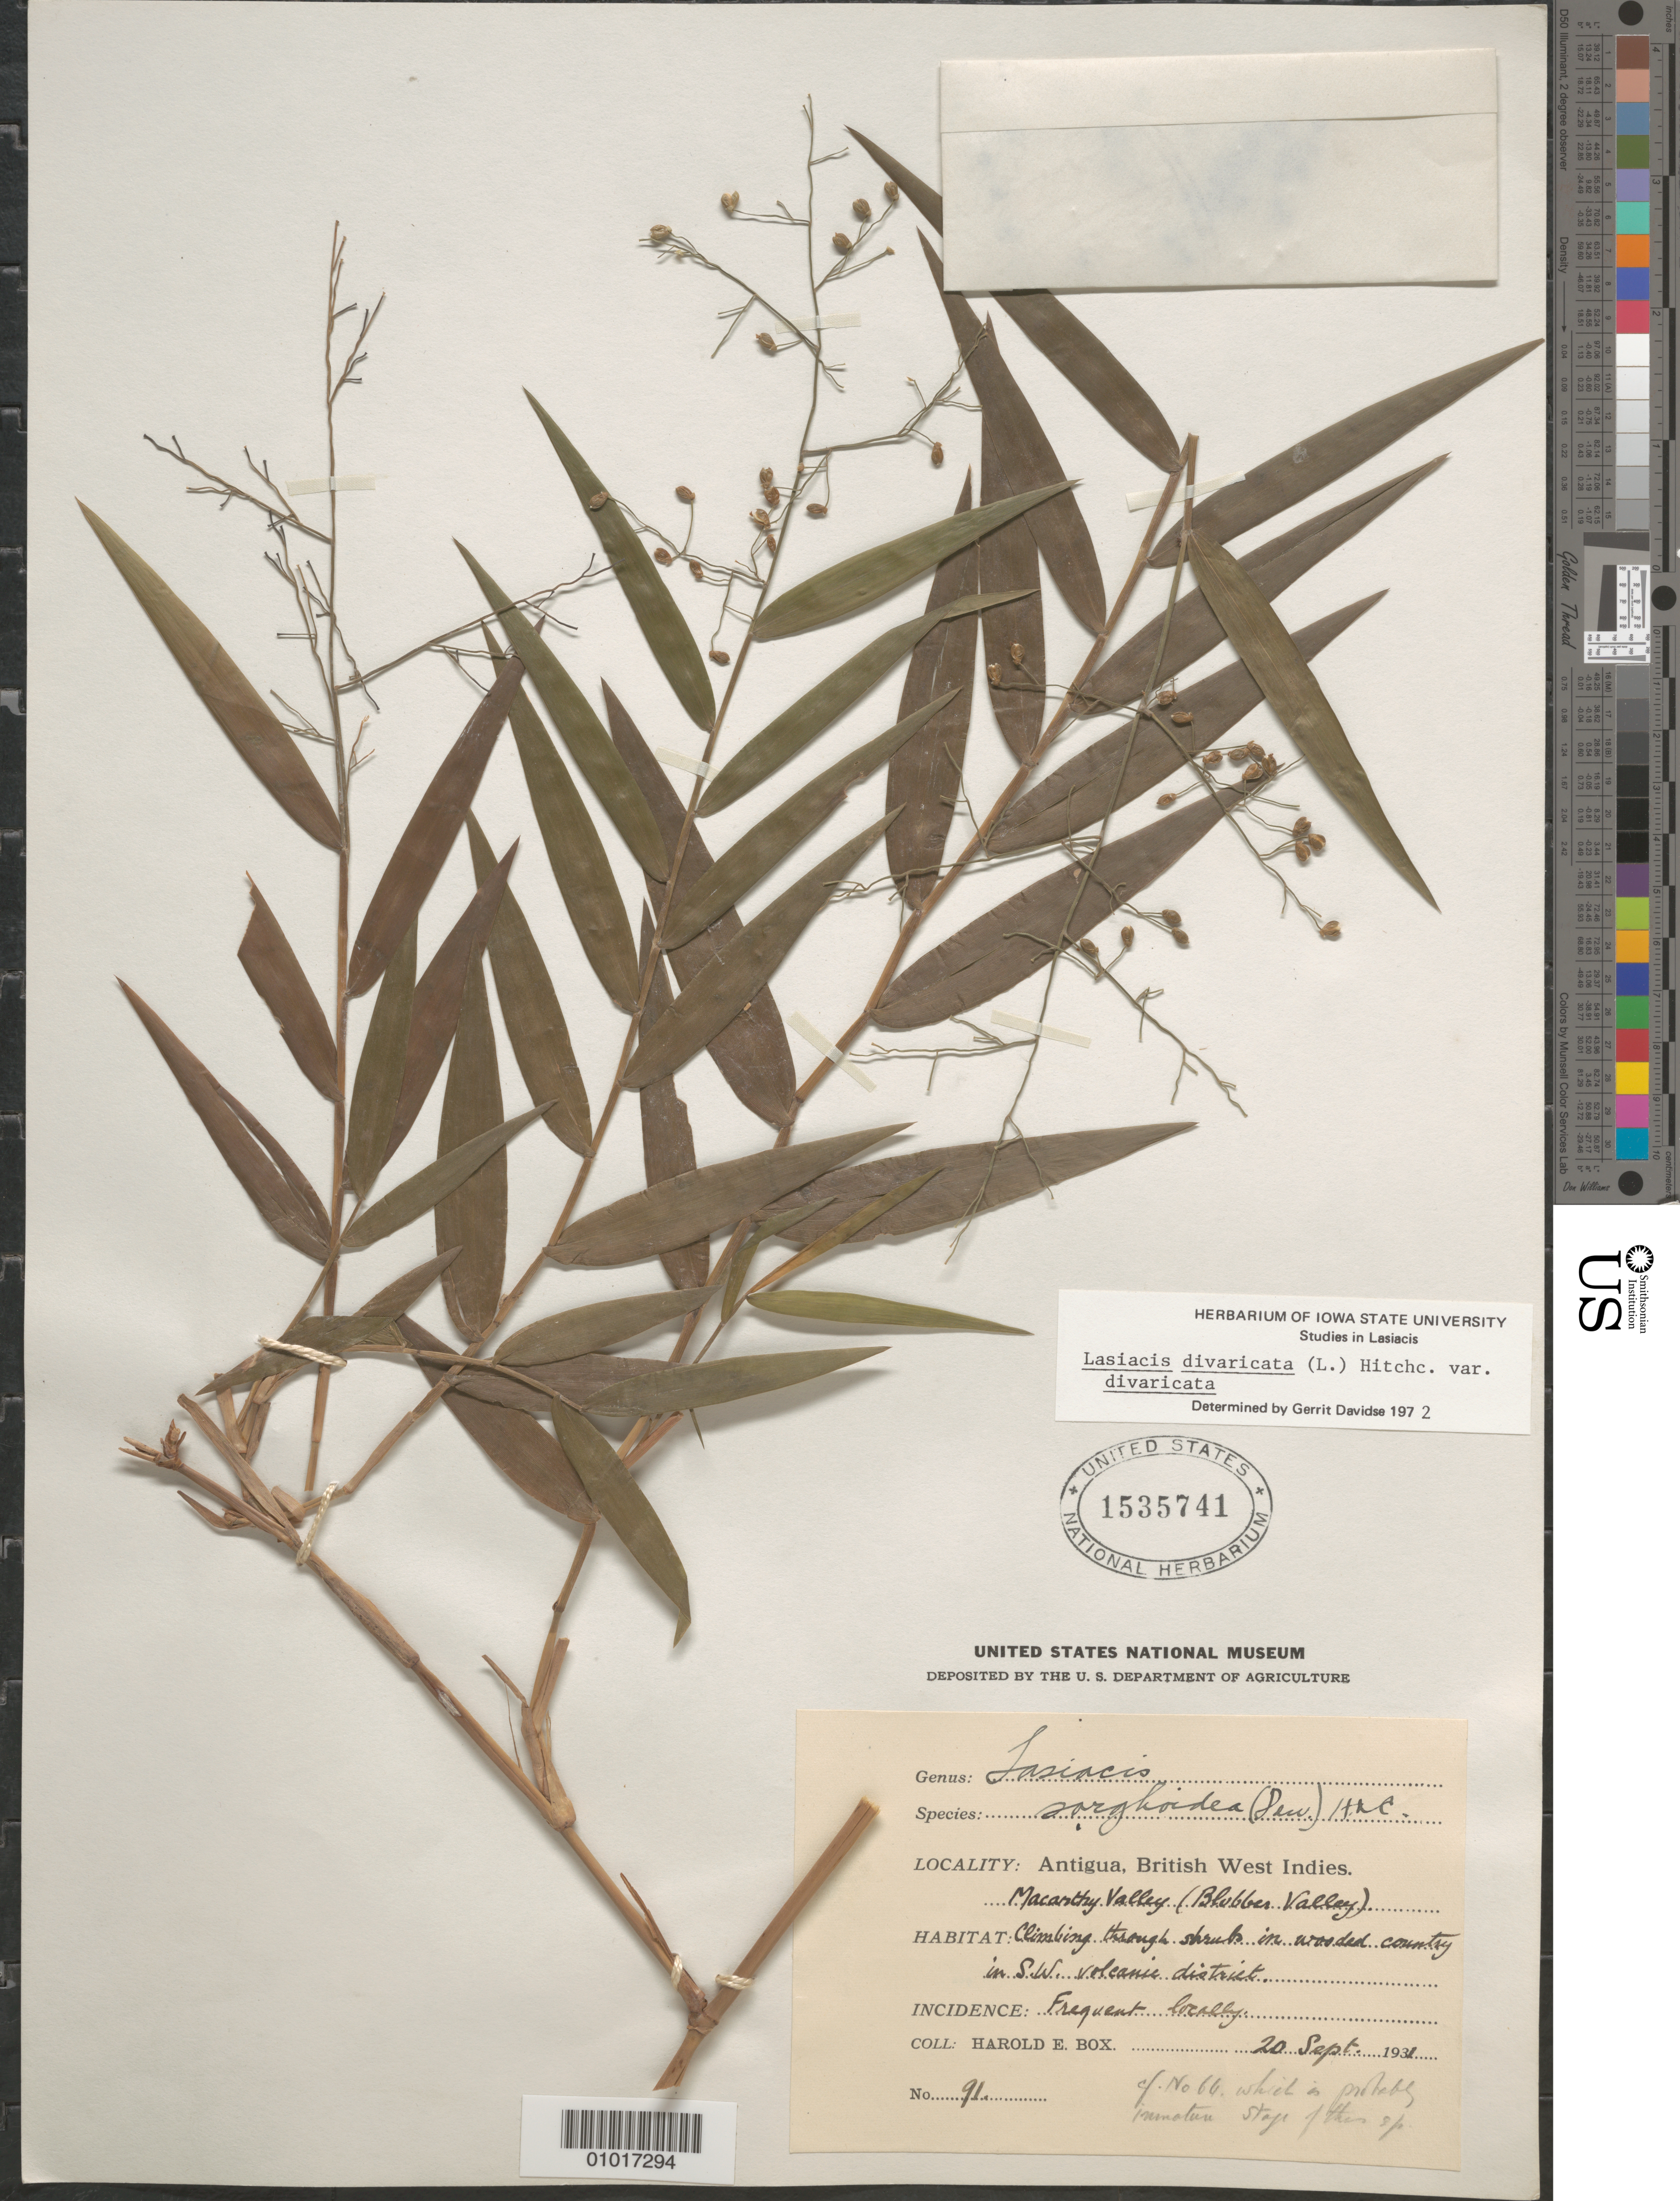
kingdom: Plantae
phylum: Tracheophyta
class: Liliopsida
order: Poales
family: Poaceae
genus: Lasiacis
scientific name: Lasiacis divaricata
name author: (L.) Hitchc.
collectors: H. E. Box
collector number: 91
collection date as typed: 20 Sep 1931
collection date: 1931-09-20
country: Antigua and Barbuda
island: Antigua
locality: Macanthy Valley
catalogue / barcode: US 1535741